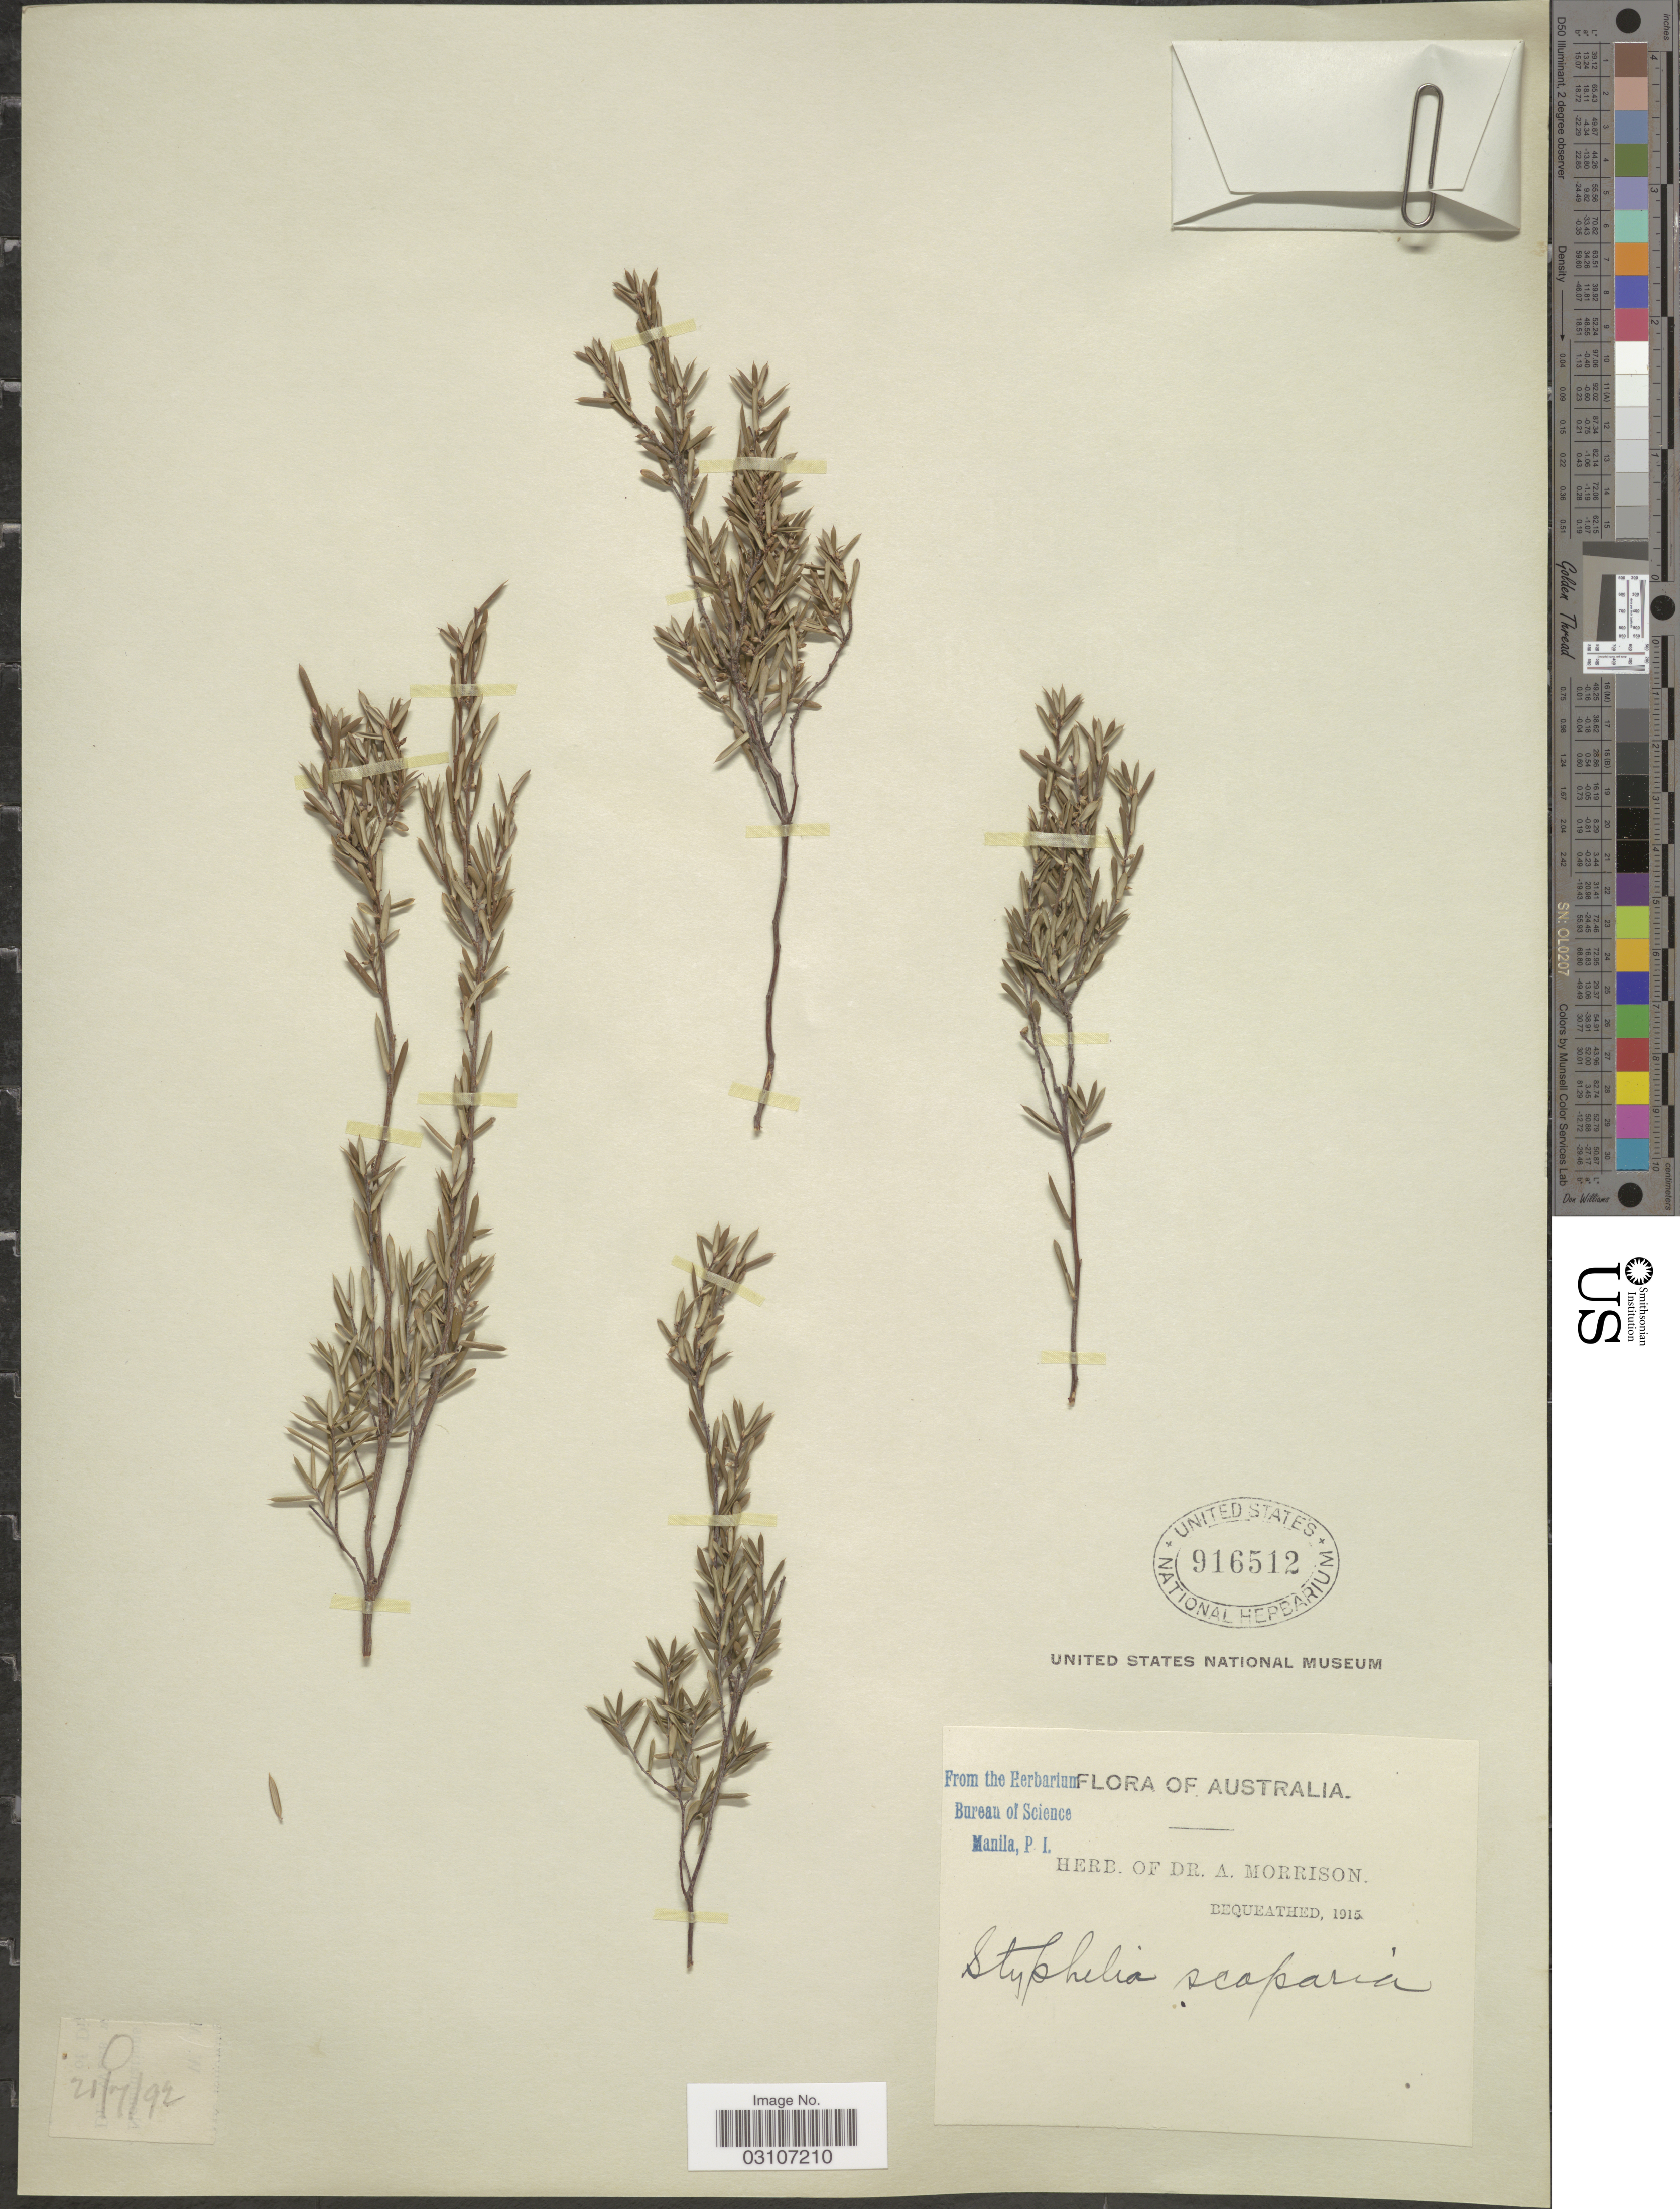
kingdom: Plantae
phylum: Tracheophyta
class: Magnoliopsida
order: Ericales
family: Ericaceae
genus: Monotoca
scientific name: Monotoca scoparia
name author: (Sm.) R. Br.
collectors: ex herb. Dr. A. Morrison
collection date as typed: Transcribed d/m/y: 21/7/92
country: Australia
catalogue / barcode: US 916512